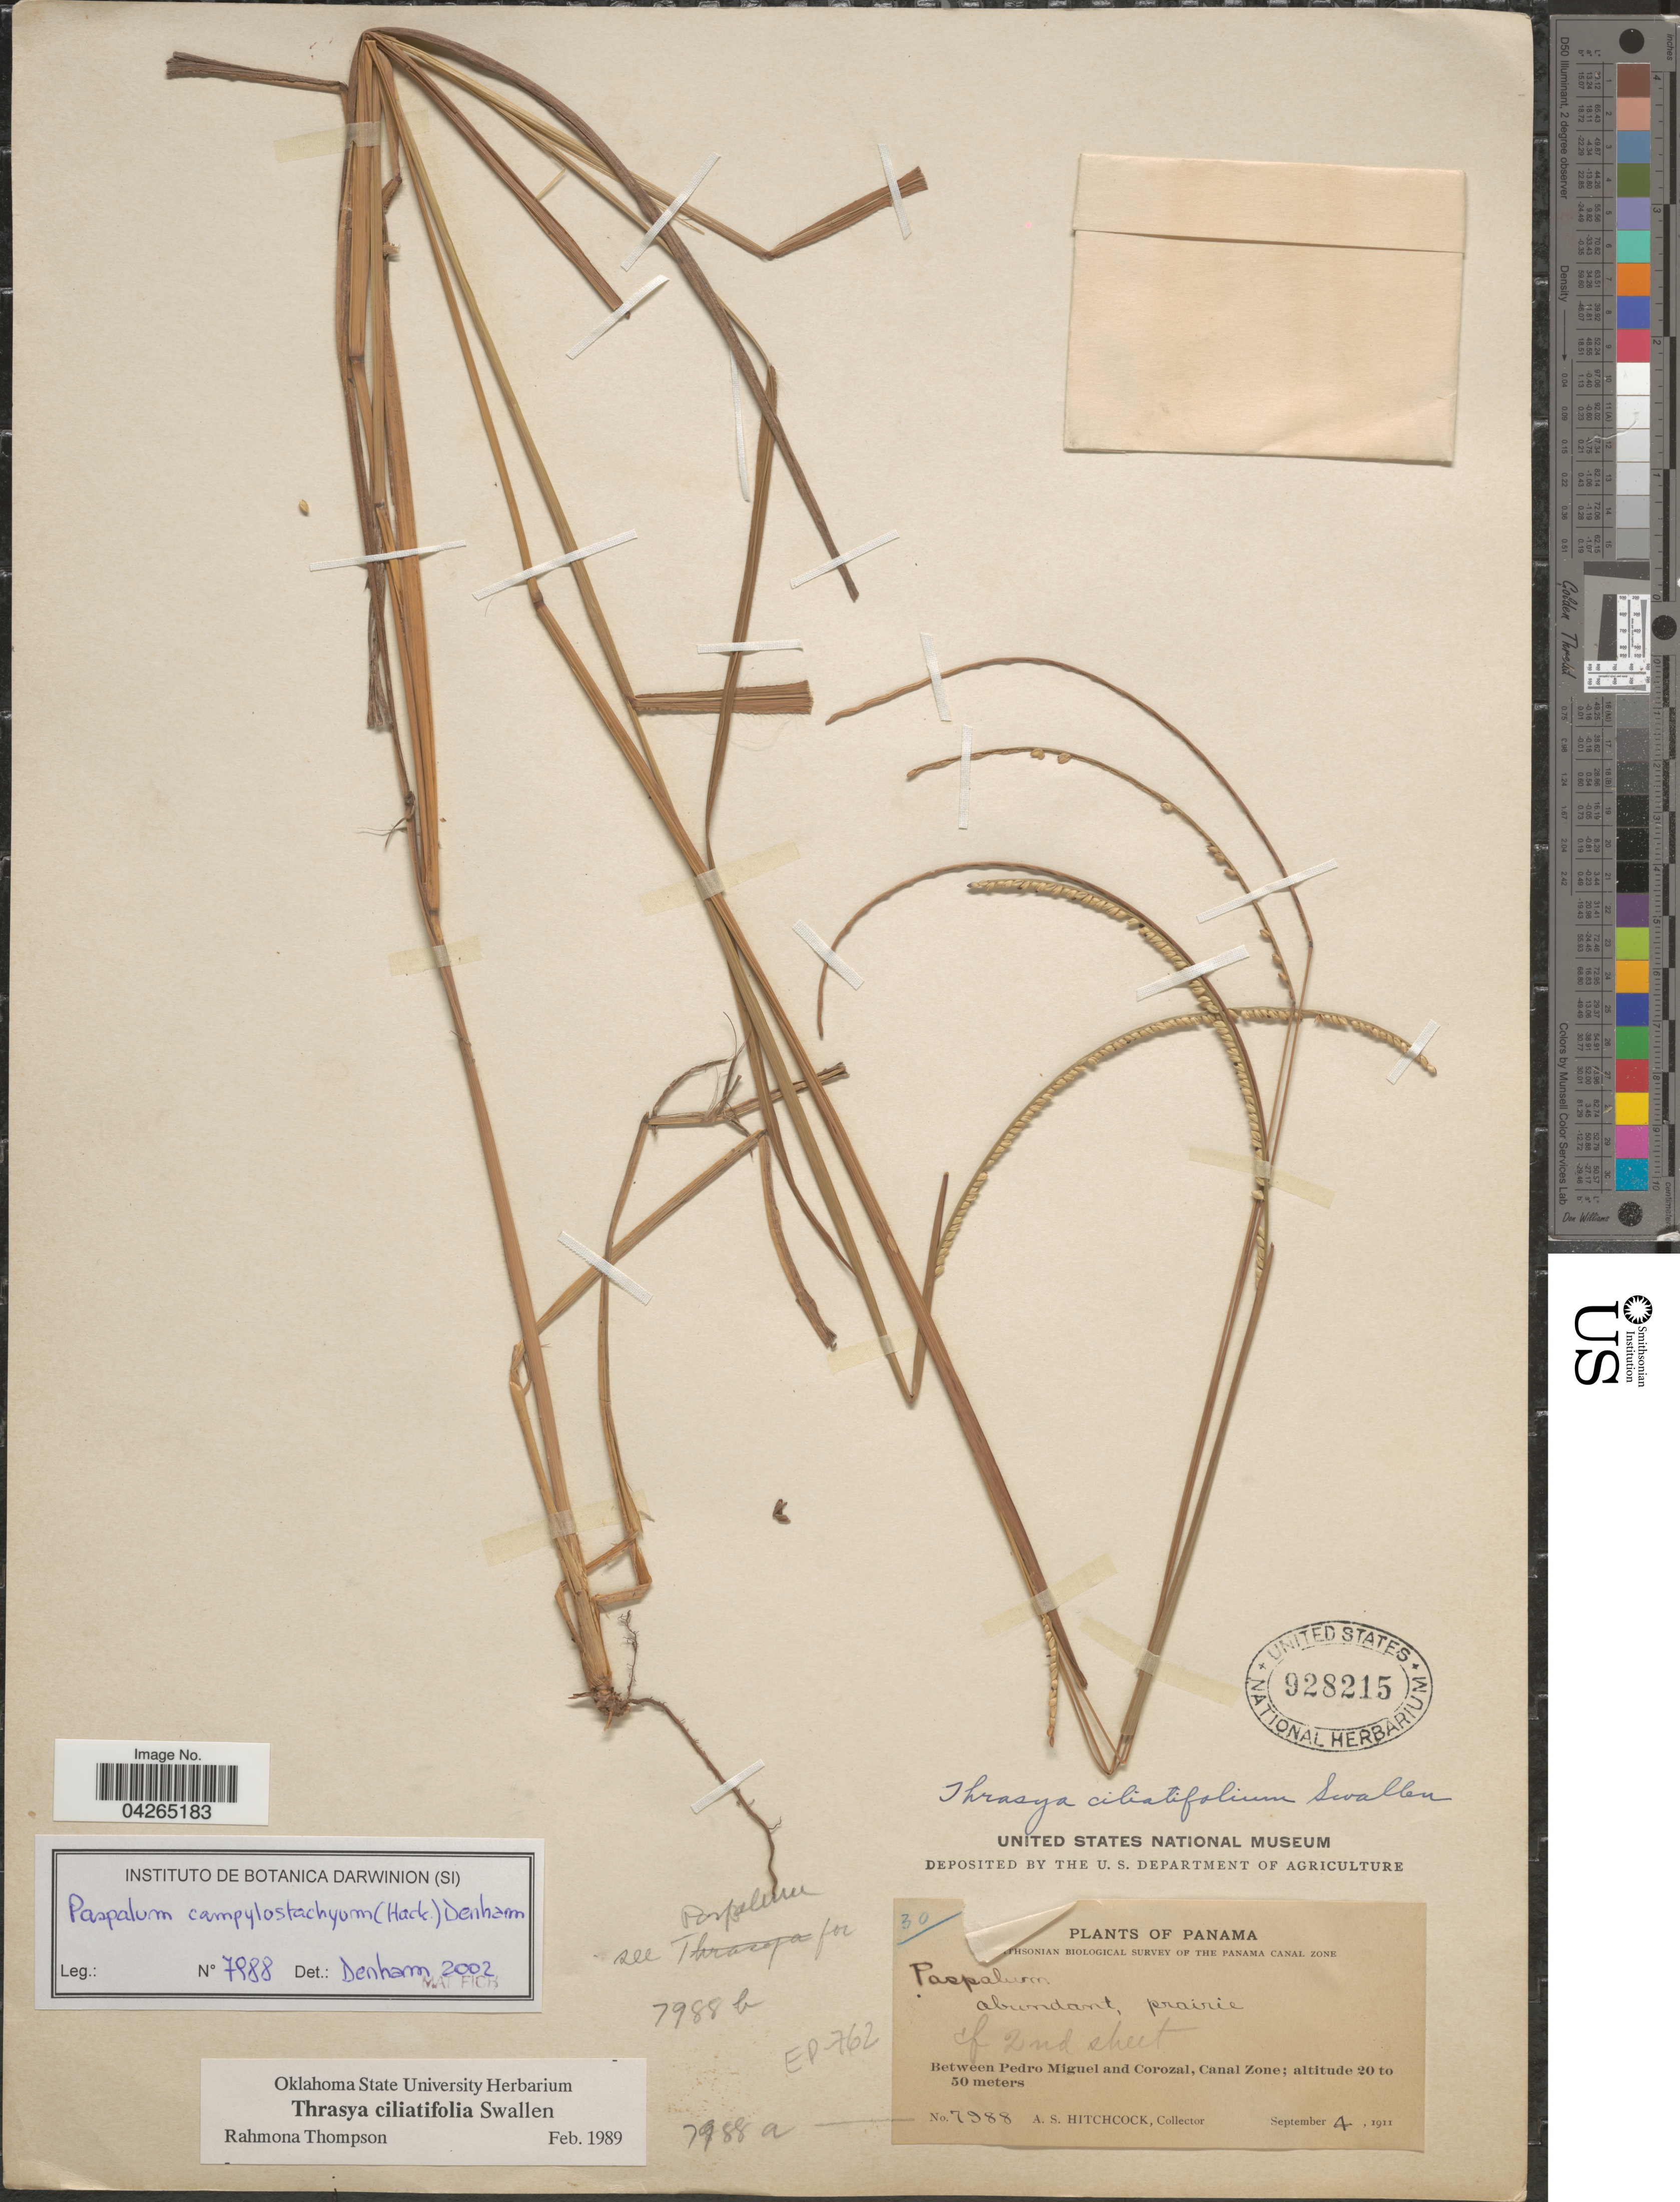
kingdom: Plantae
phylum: Tracheophyta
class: Liliopsida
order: Poales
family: Poaceae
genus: Paspalum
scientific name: Paspalum campylostachyum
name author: (Hack.) S. Denham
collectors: A. S. Hitchcock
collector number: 7988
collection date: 1911-09-04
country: Panama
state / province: Colón / Panamá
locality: Between Pedro Miguel and Corozal, Canal Zone.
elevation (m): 20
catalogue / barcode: US 928215